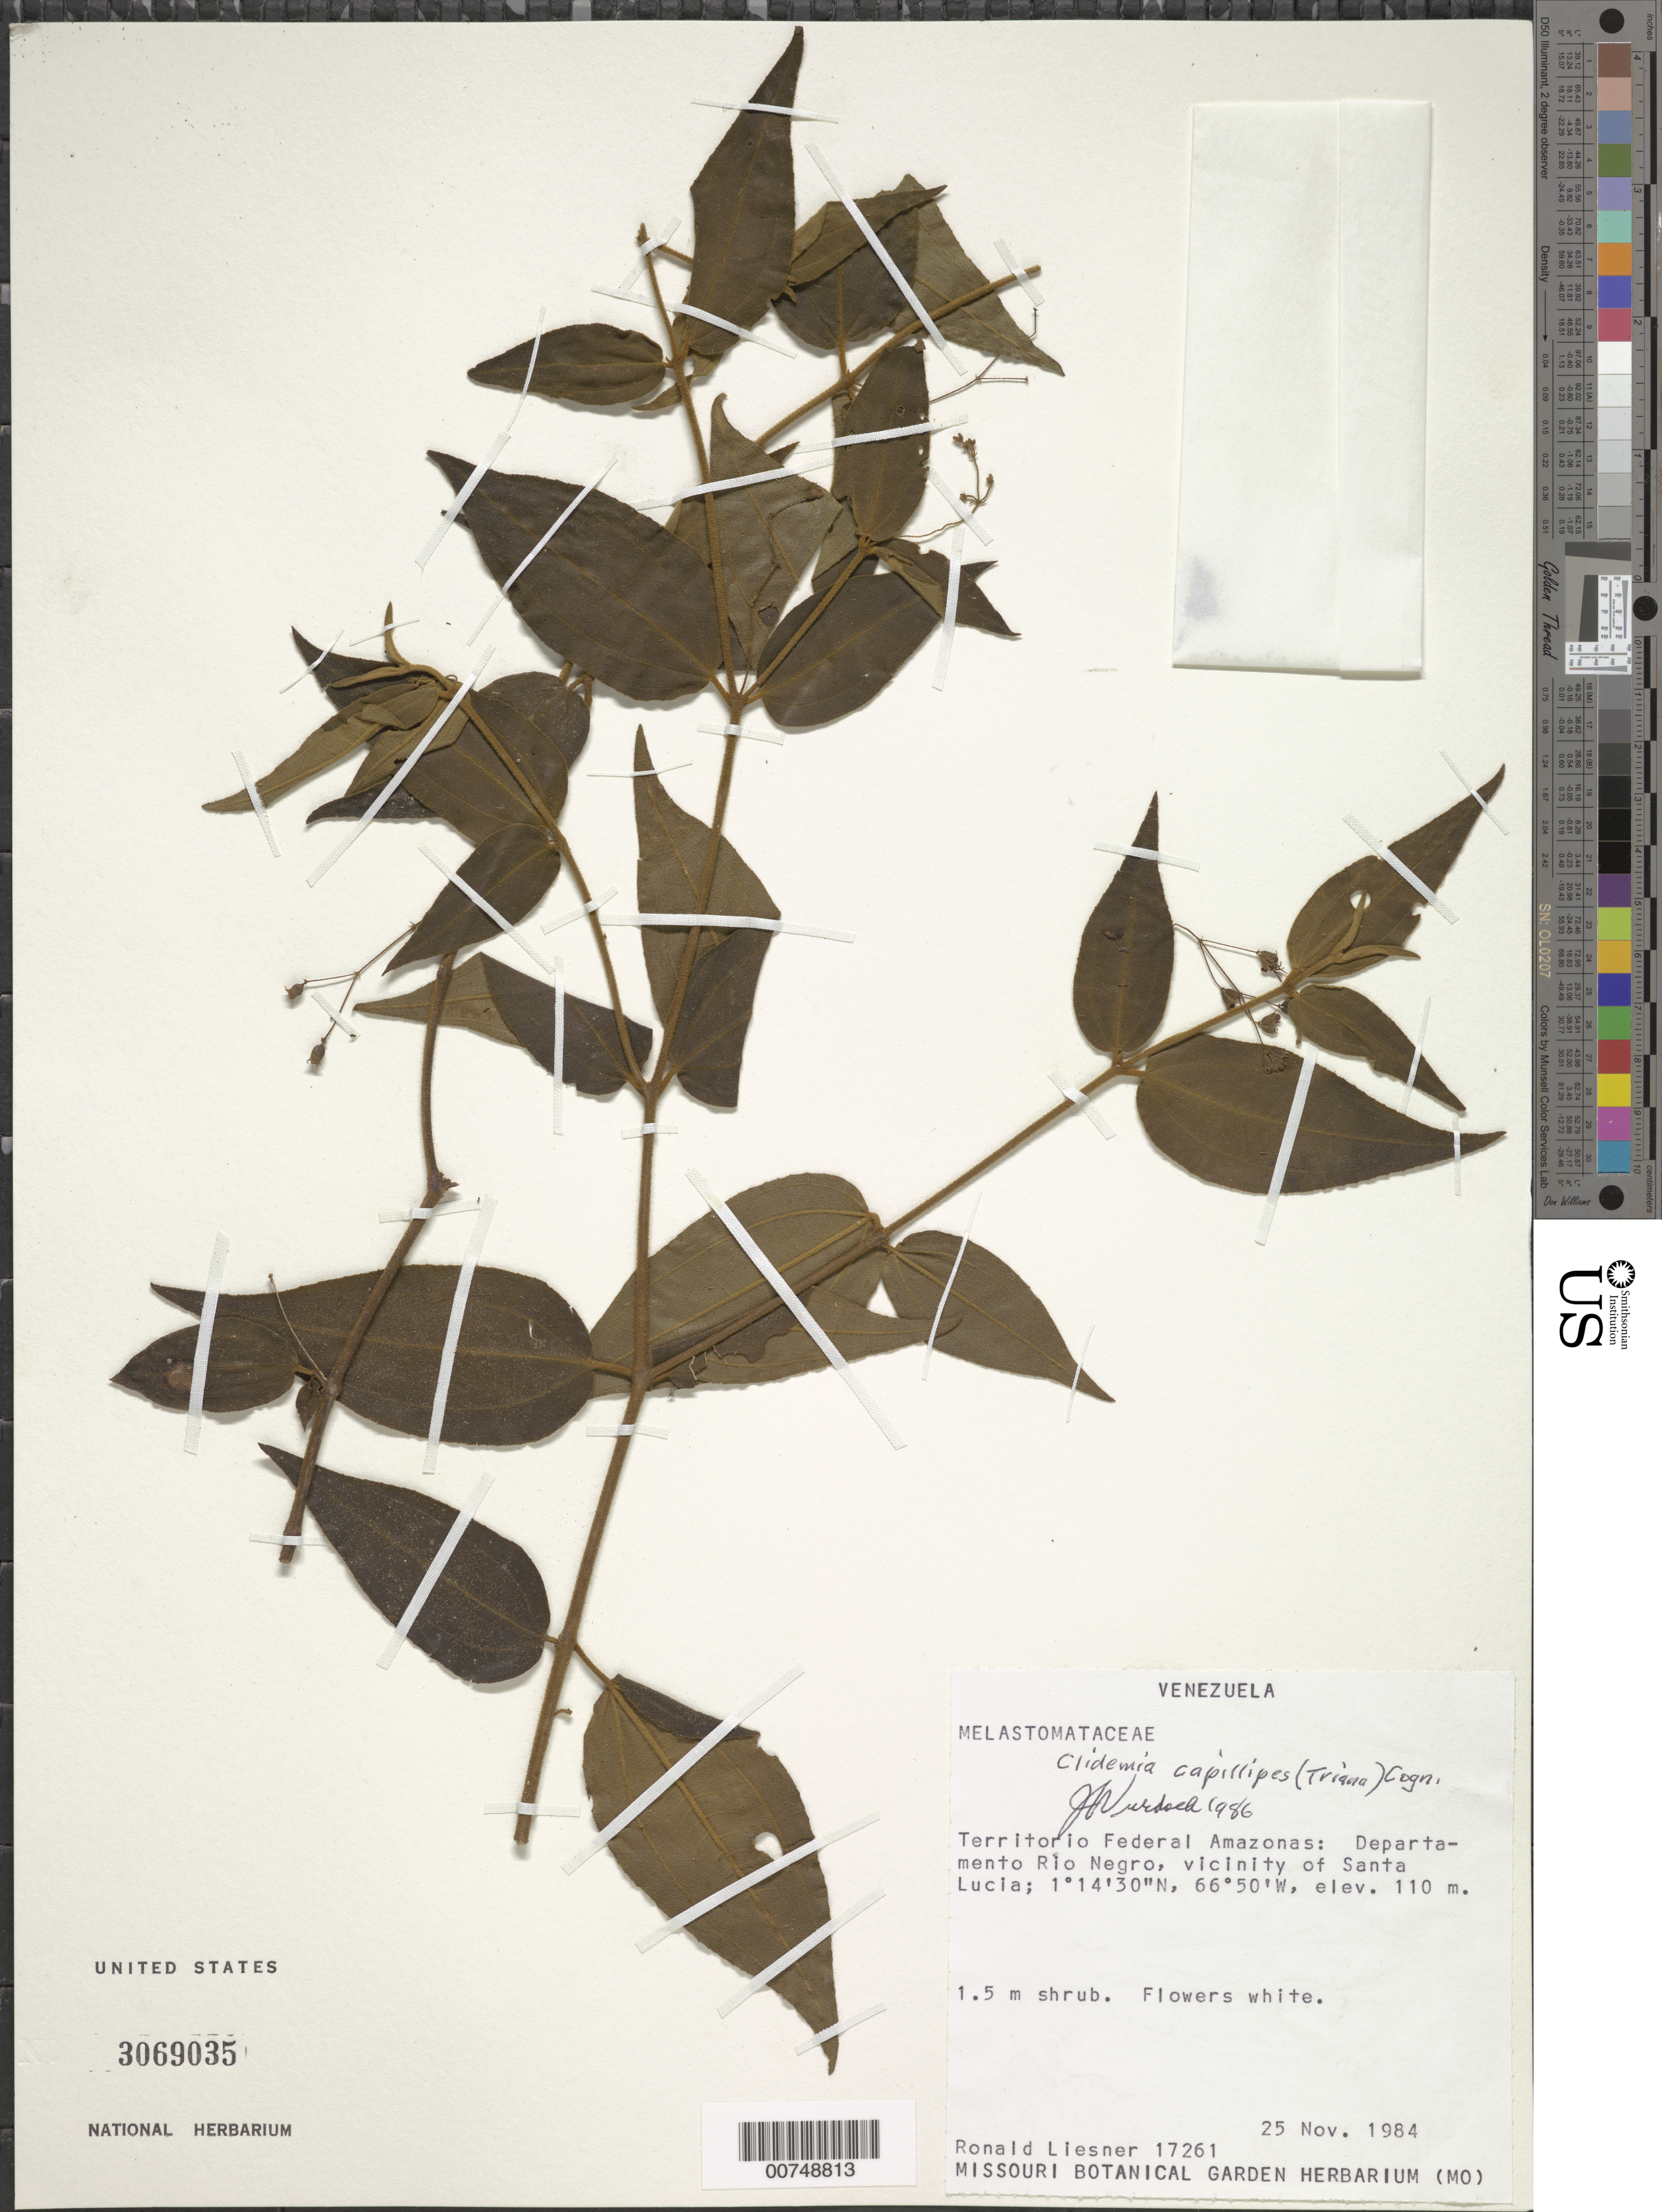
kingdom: Plantae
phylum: Tracheophyta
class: Magnoliopsida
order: Myrtales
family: Melastomataceae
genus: Clidemia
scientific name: Clidemia capillipes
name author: (Triana) Cogn.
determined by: Wurdack, John J., (US), US (UNITED STATES)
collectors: R. L. Liesner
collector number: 17261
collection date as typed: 25-Nov-84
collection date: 1984-11-25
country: Venezuela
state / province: Amazonas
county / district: Río Negro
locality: Santa Lucia, vic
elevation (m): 110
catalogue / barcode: US 3069035